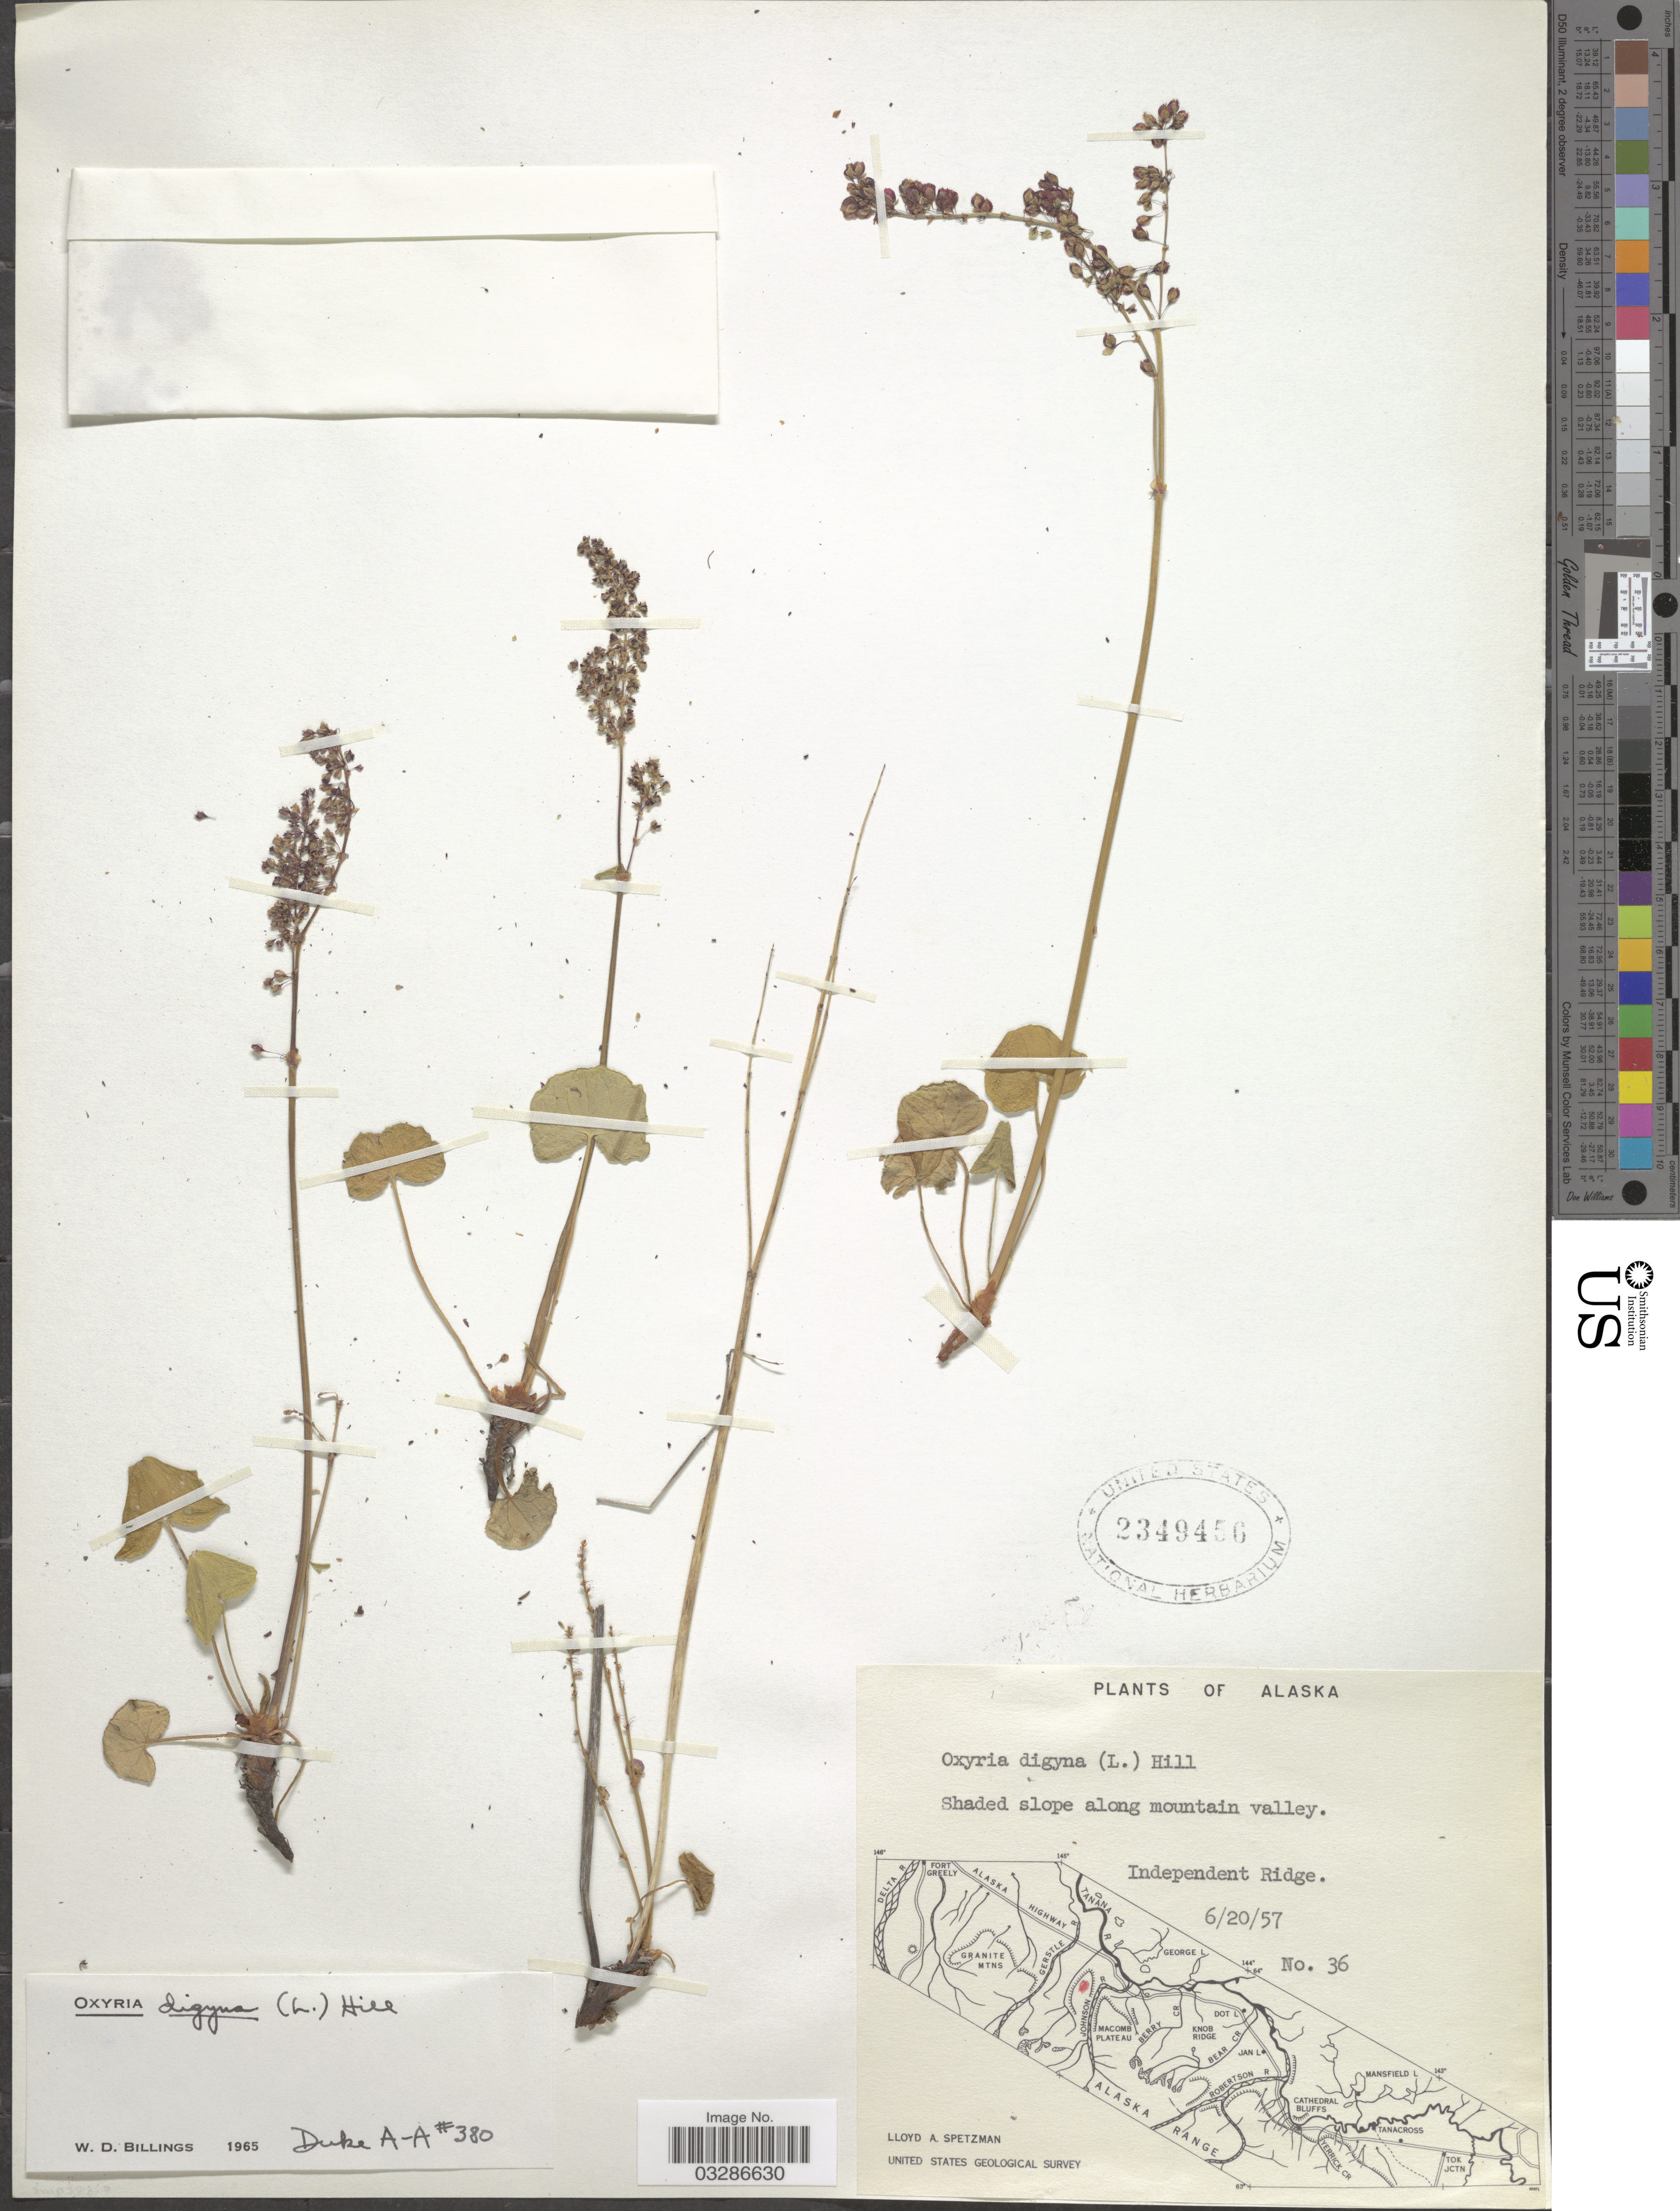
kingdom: Plantae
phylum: Tracheophyta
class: Magnoliopsida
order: Caryophyllales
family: Polygonaceae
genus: Oxyria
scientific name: Oxyria digyna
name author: (L.) Hill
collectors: L. Spetzman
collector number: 36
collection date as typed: Transcribed d/m/y: 20/6/57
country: United States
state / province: Alaska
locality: Shaded slope along mountain valley, Independent Ridge.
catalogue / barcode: US 2349456